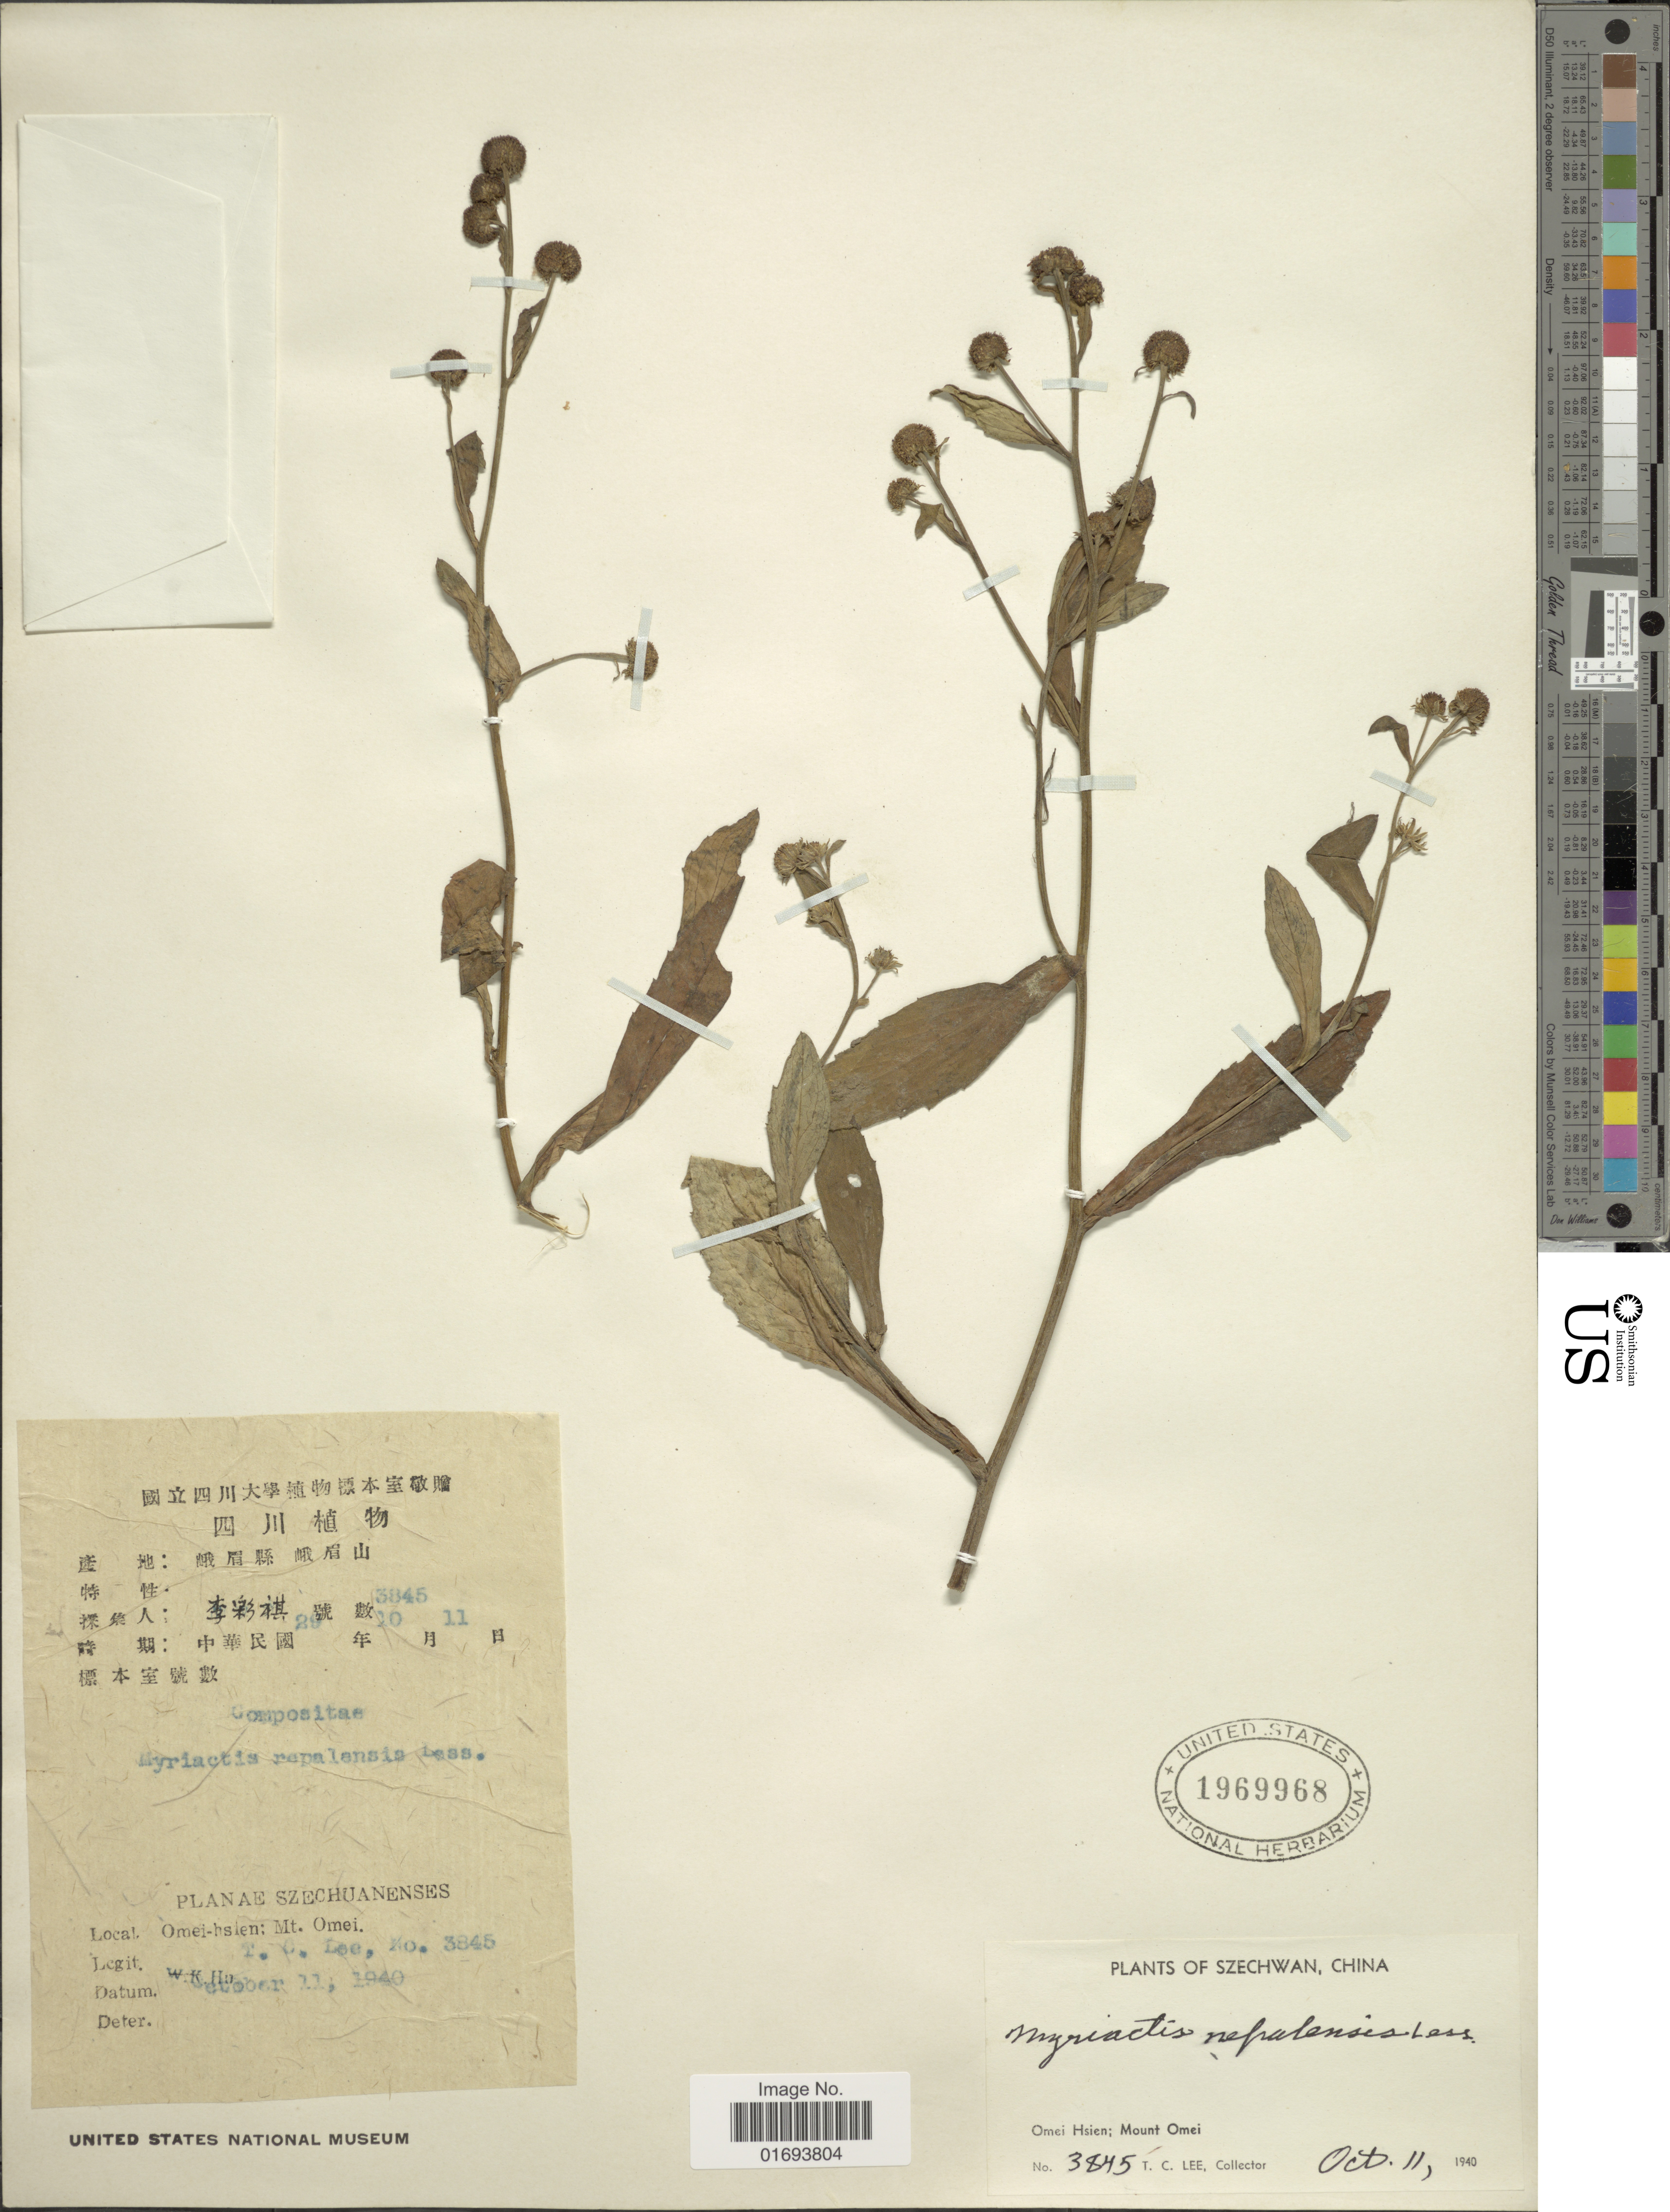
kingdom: Plantae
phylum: Tracheophyta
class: Magnoliopsida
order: Asterales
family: Asteraceae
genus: Myriactis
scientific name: Myriactis nepalensis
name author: Less.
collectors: T. Lee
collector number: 3845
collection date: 1940-10-11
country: China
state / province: Sichuan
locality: Szechuan, China, omei Hsien, Mount Omei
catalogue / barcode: US 1969968